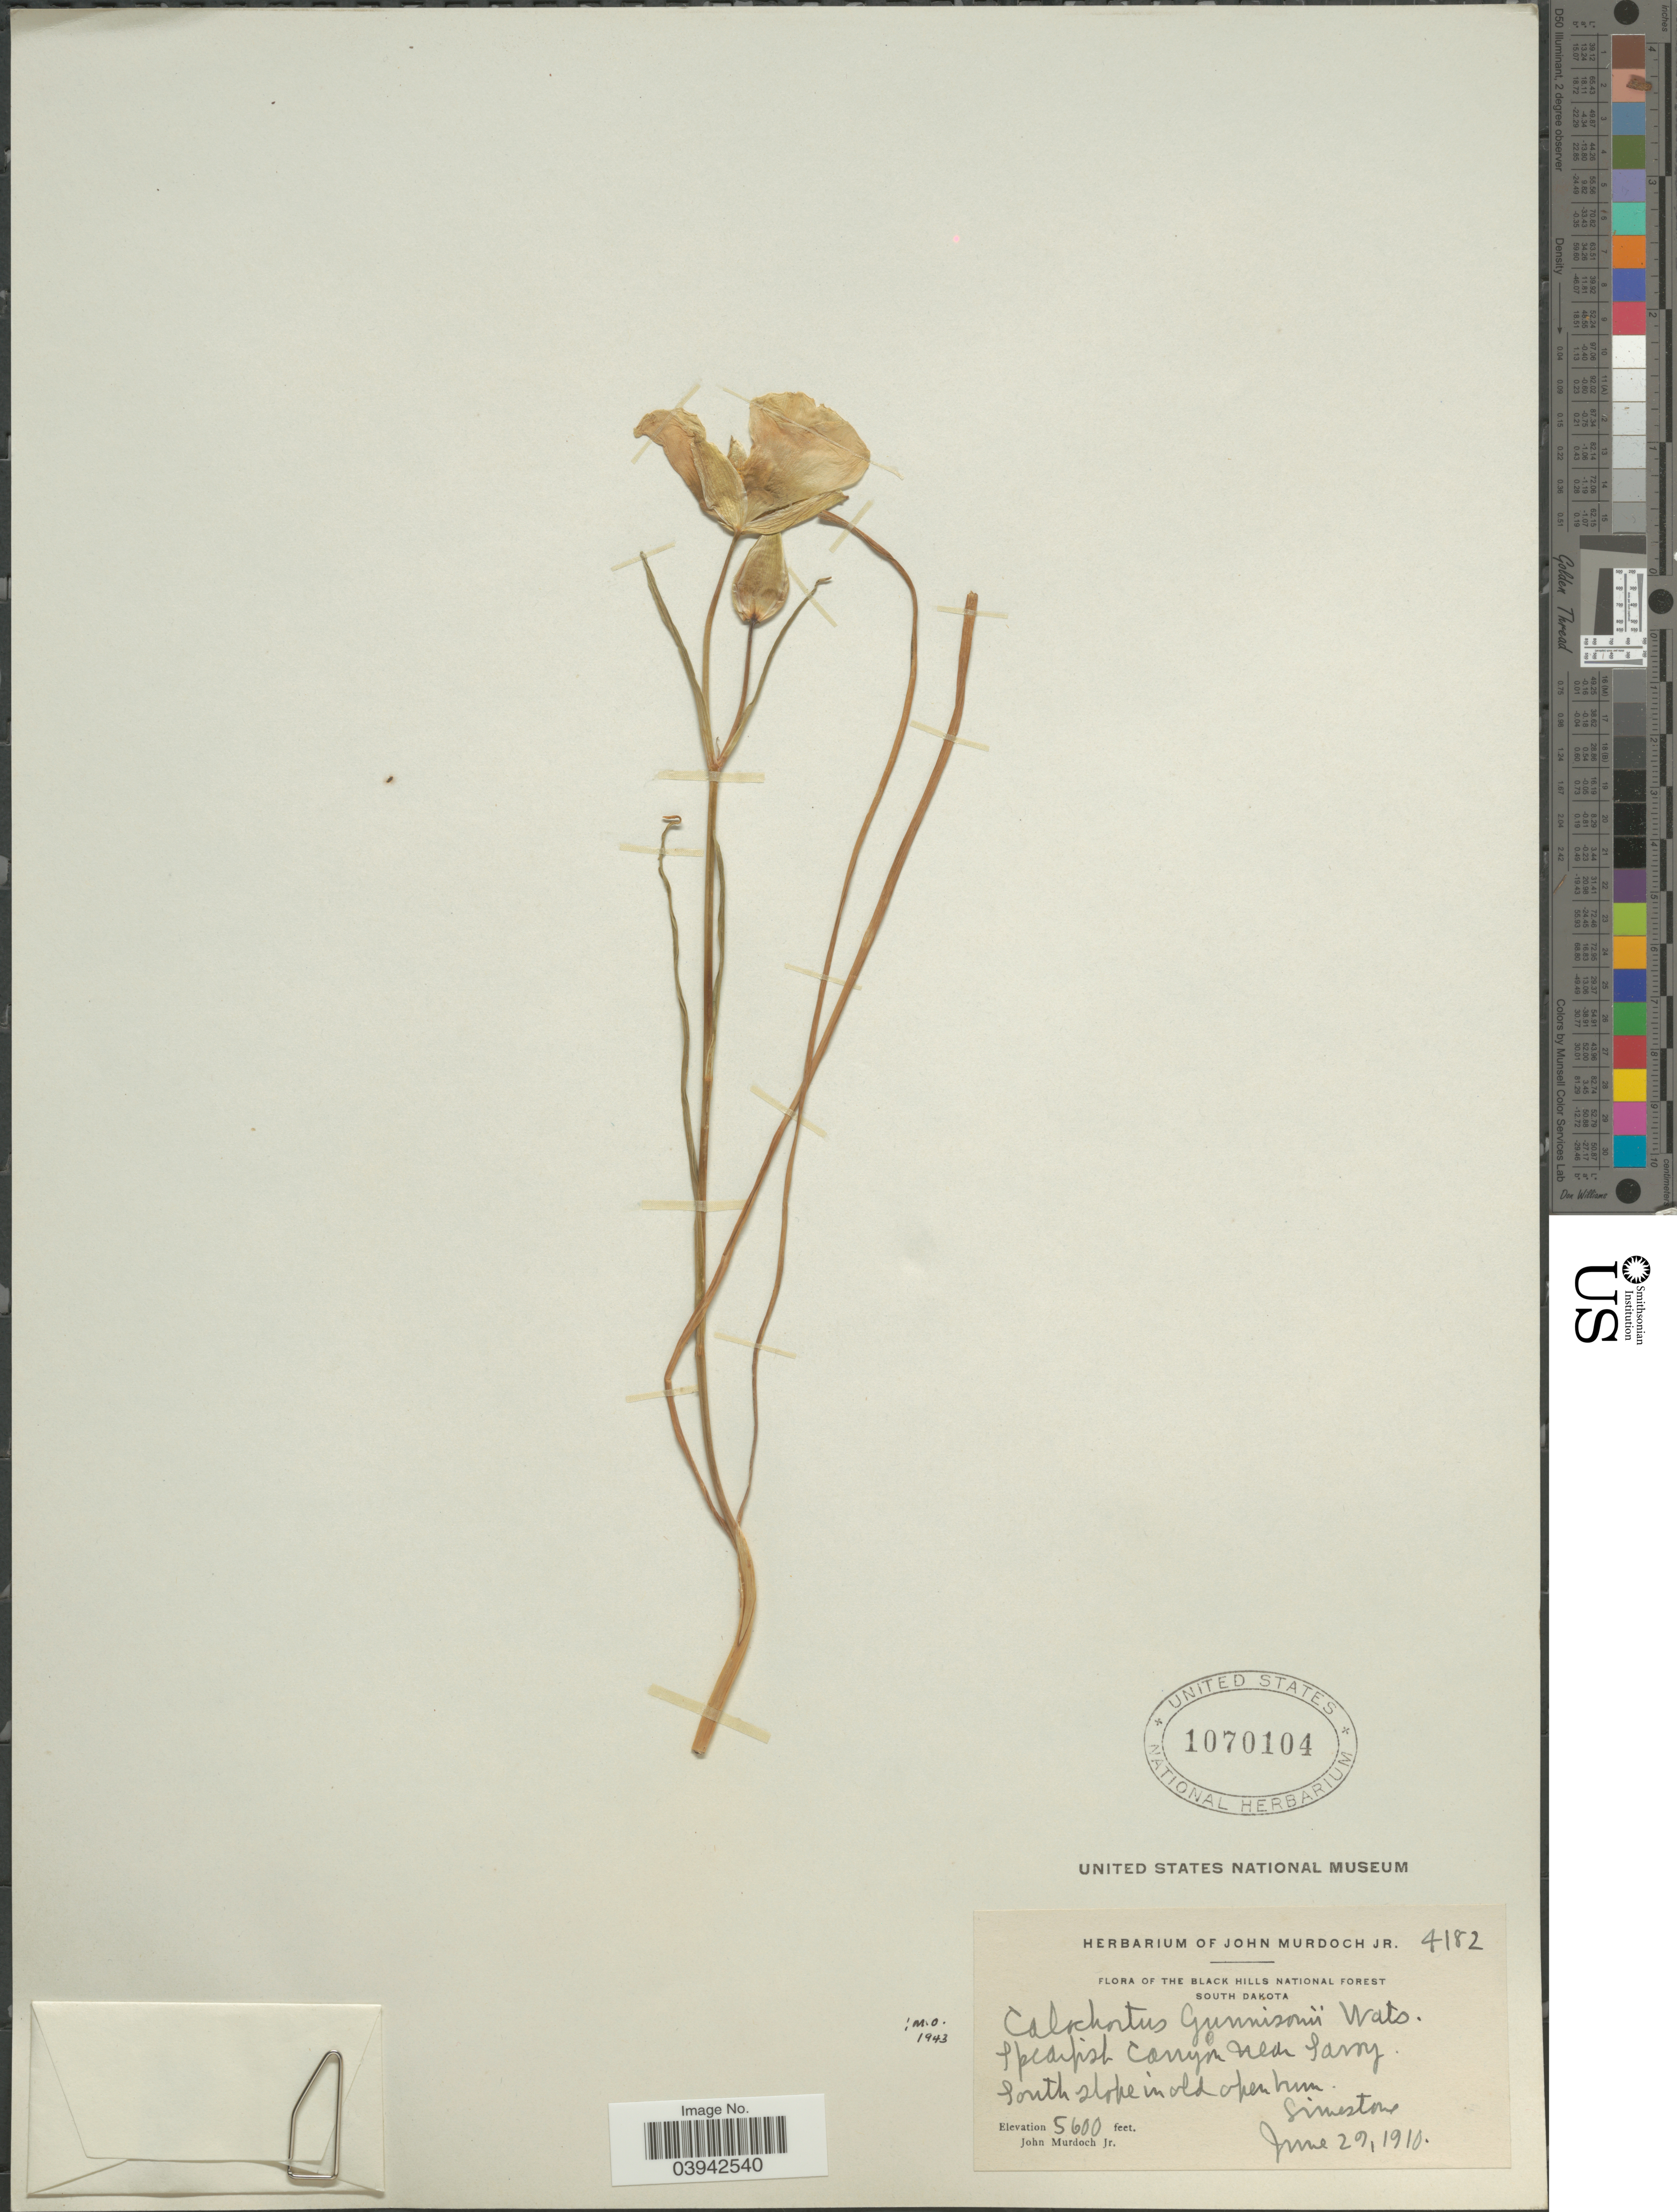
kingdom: Plantae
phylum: Tracheophyta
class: Liliopsida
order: Liliales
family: Liliaceae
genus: Calochortus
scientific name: Calochortus gunnisonii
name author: S. Watson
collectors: J. Murdoch Jr.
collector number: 4182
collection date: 1910-06-29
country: United States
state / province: South Dakota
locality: The Black Hills National Forest. Spearfish Canyon near Savoy. South slope in old open burn. Limestone.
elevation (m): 1707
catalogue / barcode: US 1070104